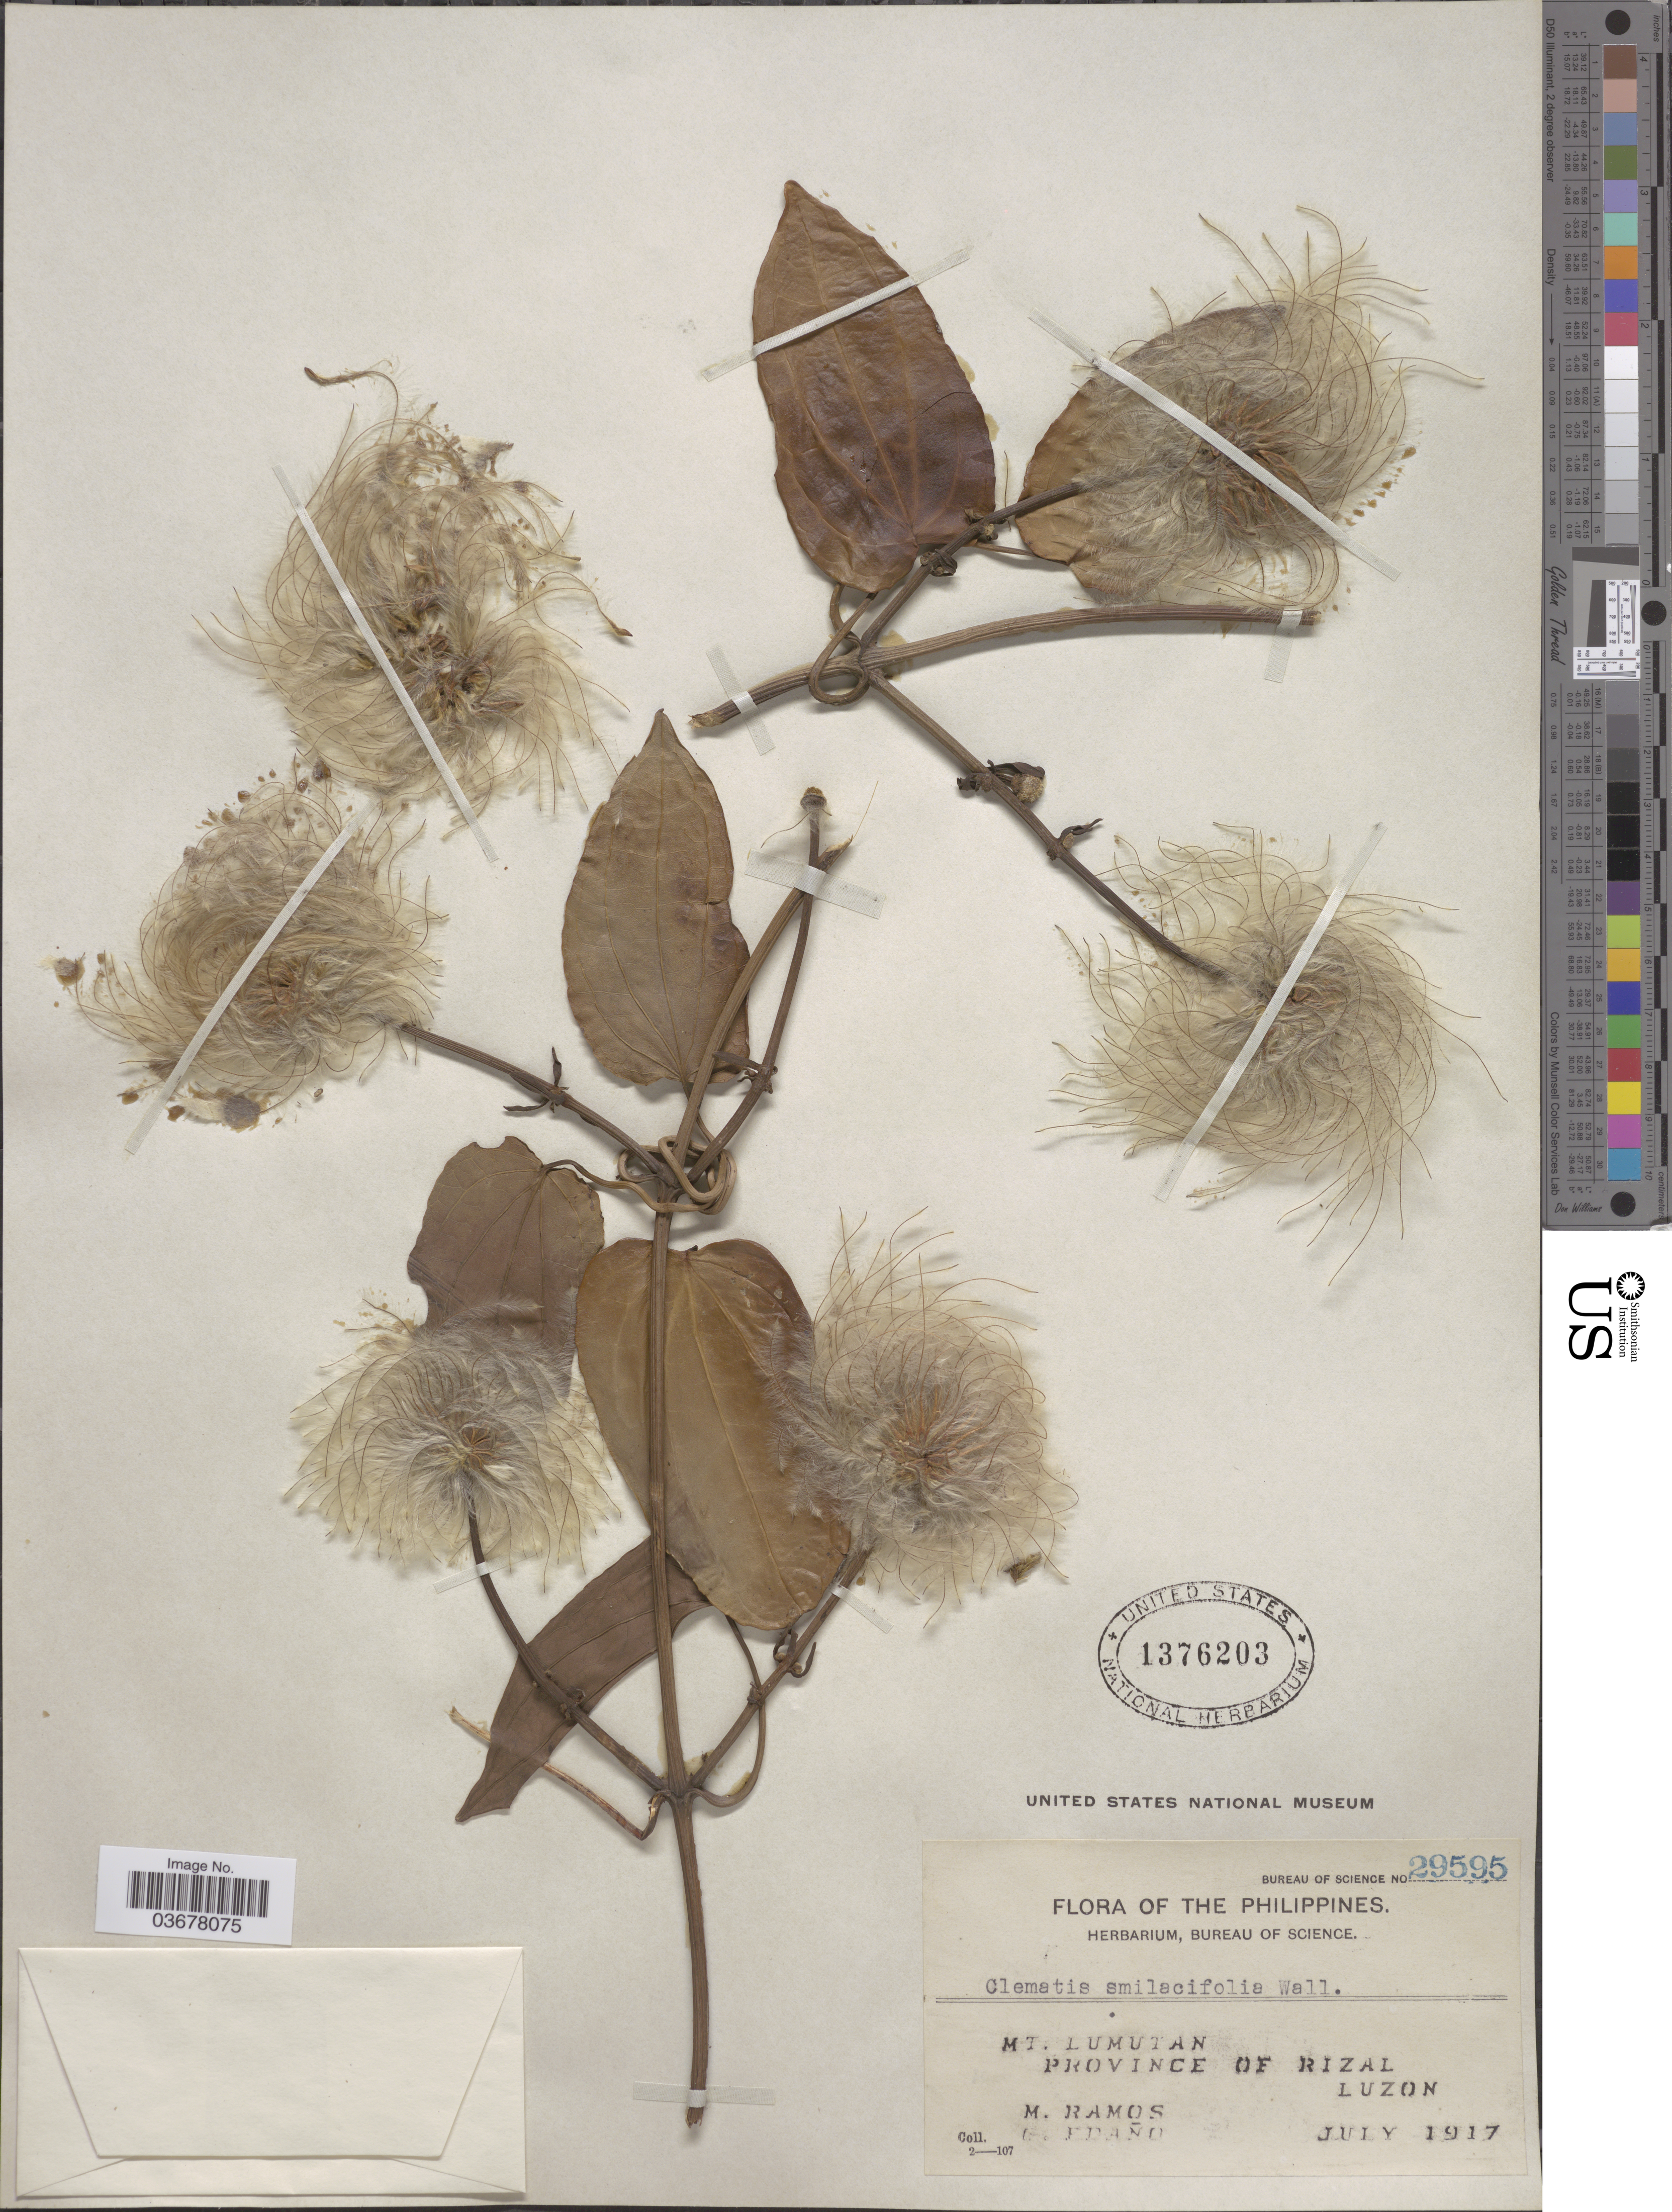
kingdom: Plantae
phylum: Tracheophyta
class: Magnoliopsida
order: Ranunculales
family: Ranunculaceae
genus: Clematis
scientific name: Clematis smilacifolia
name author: Wall.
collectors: M. Ramos & G. Edaño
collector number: Bureau of Science 29595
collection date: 1917-07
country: Philippines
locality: Mt. Lumutan. Province of Rizal. Luzon.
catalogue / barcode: US 1376203